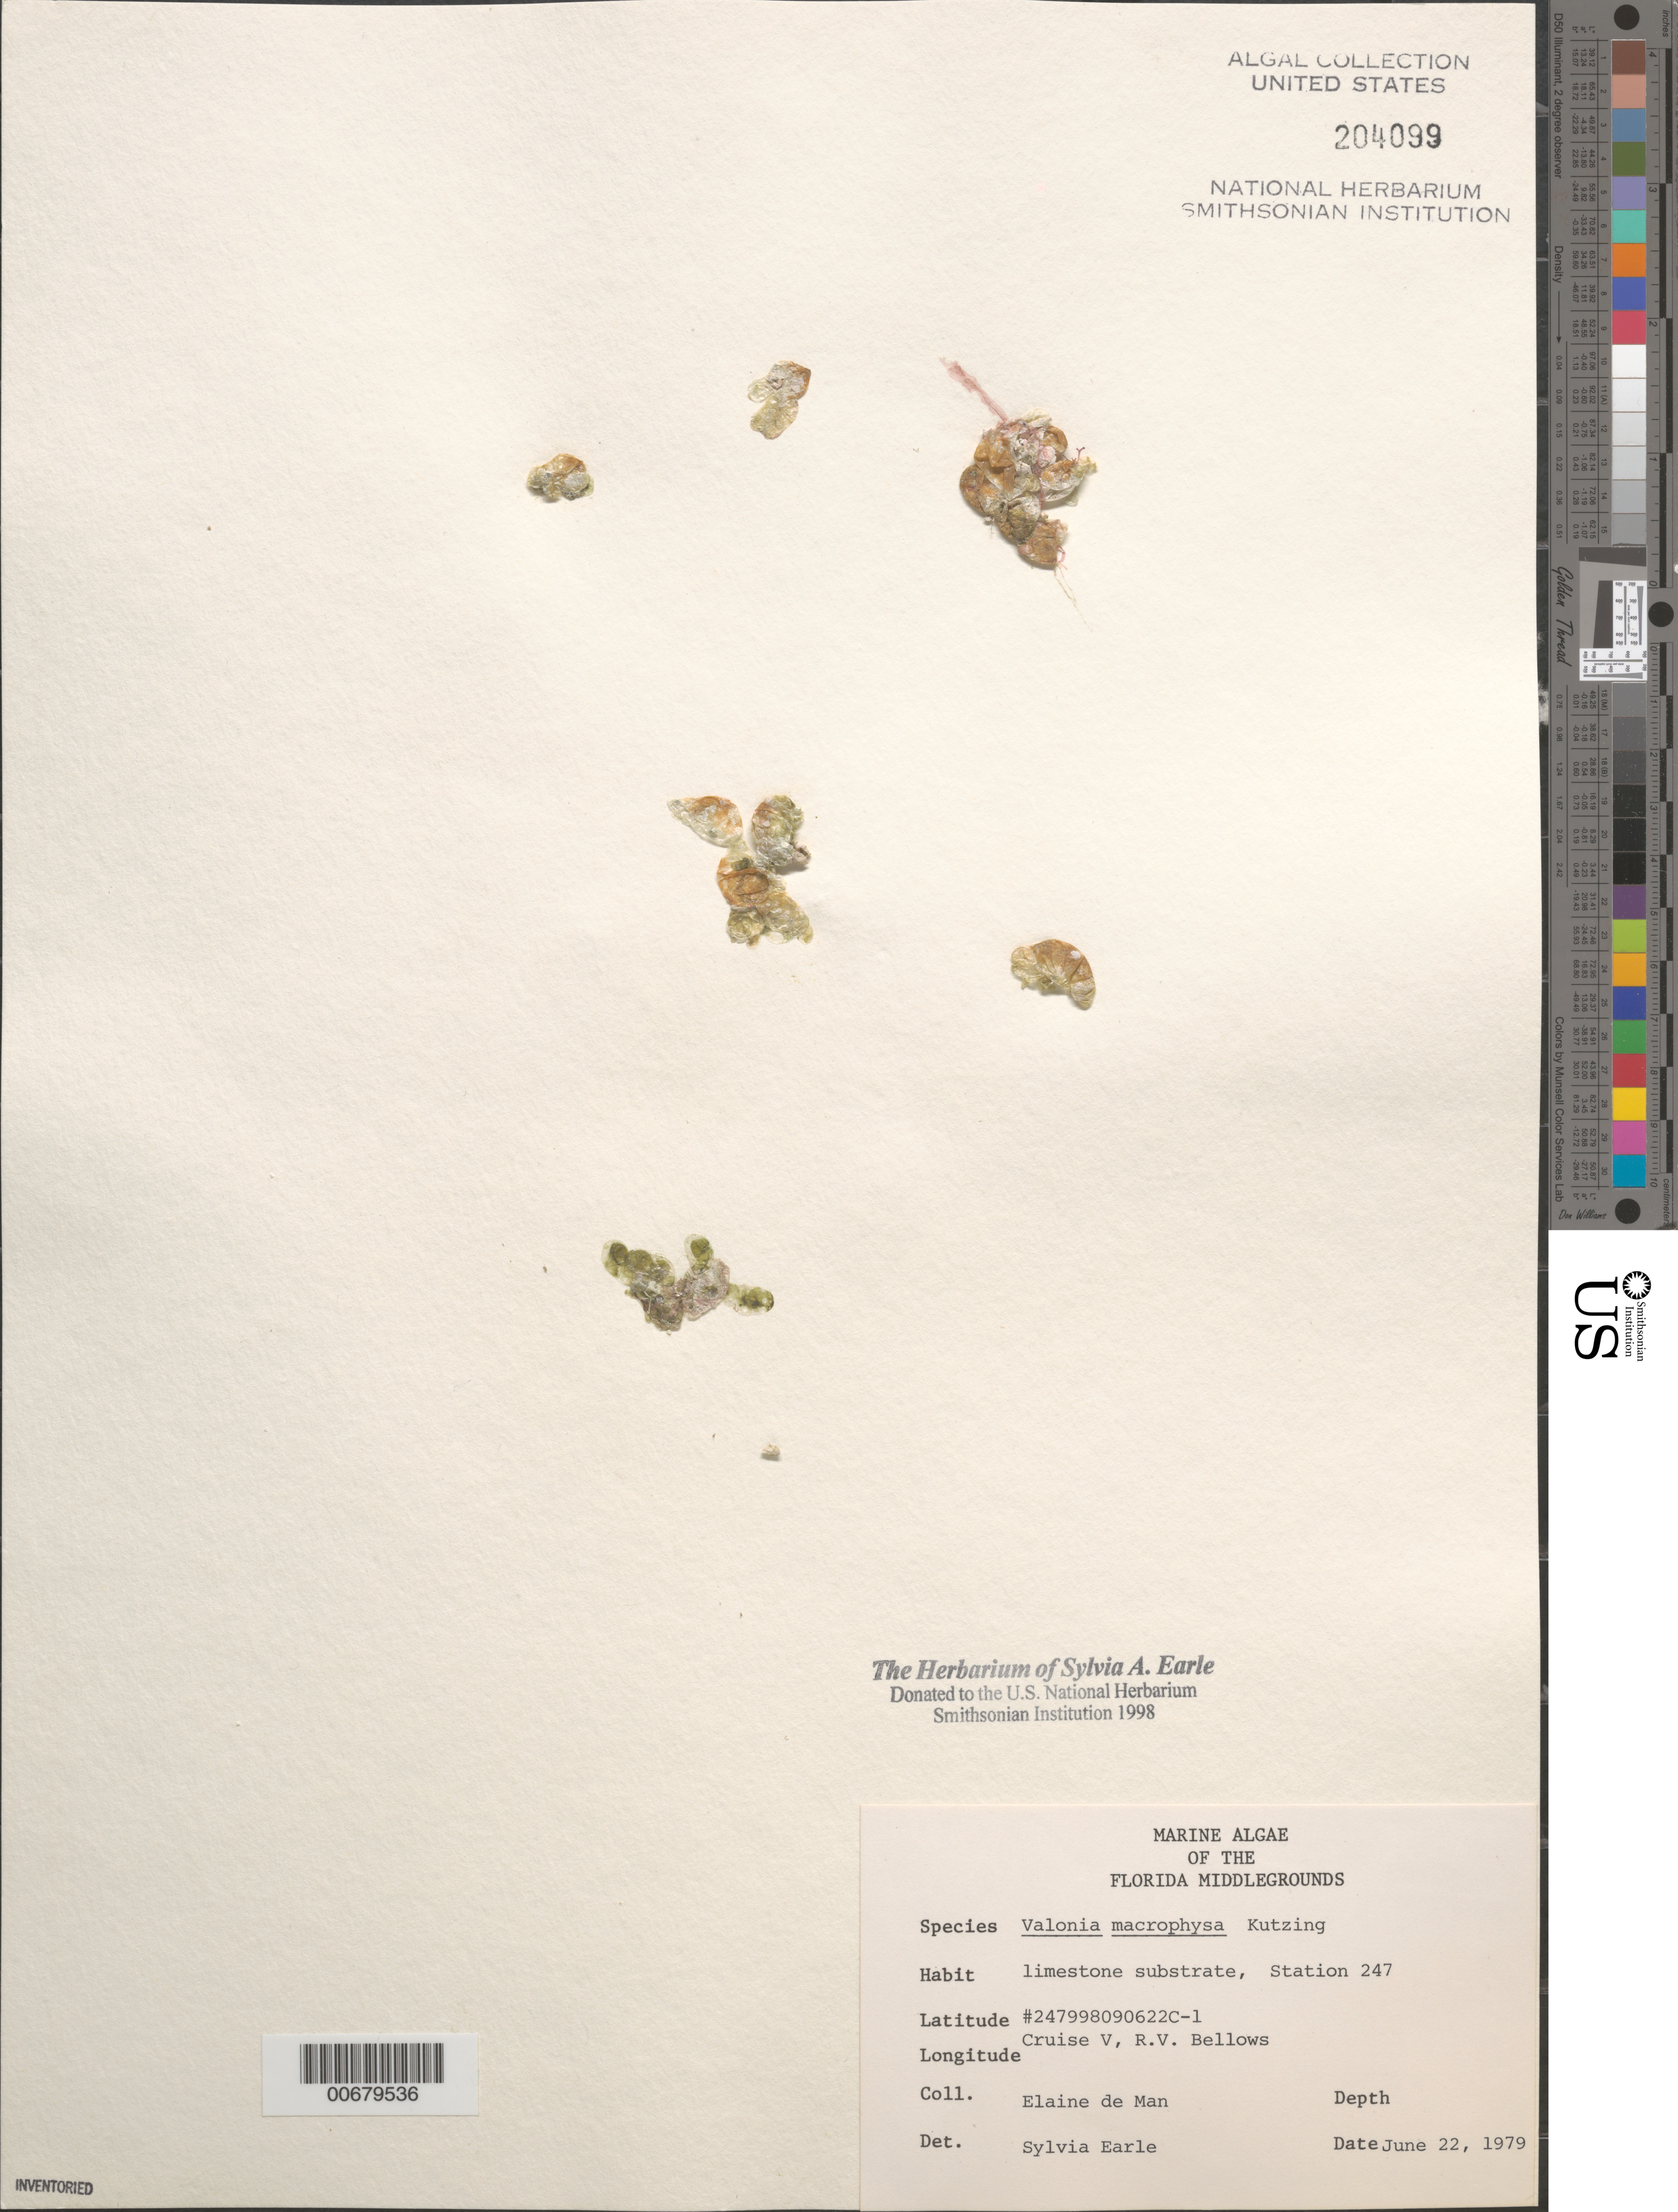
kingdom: Plantae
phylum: Chlorophyta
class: Ulvophyceae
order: Siphonocladales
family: Valoniaceae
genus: Valonia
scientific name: Valonia macrophysa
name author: Kütz.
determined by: Earle, S. A.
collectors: E. de Man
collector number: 247998090622C-1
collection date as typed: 22 Jun 1979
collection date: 1979-06-22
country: United States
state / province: Florida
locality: Florida Middle Grounds, Gulf of Mexico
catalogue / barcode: US 204099